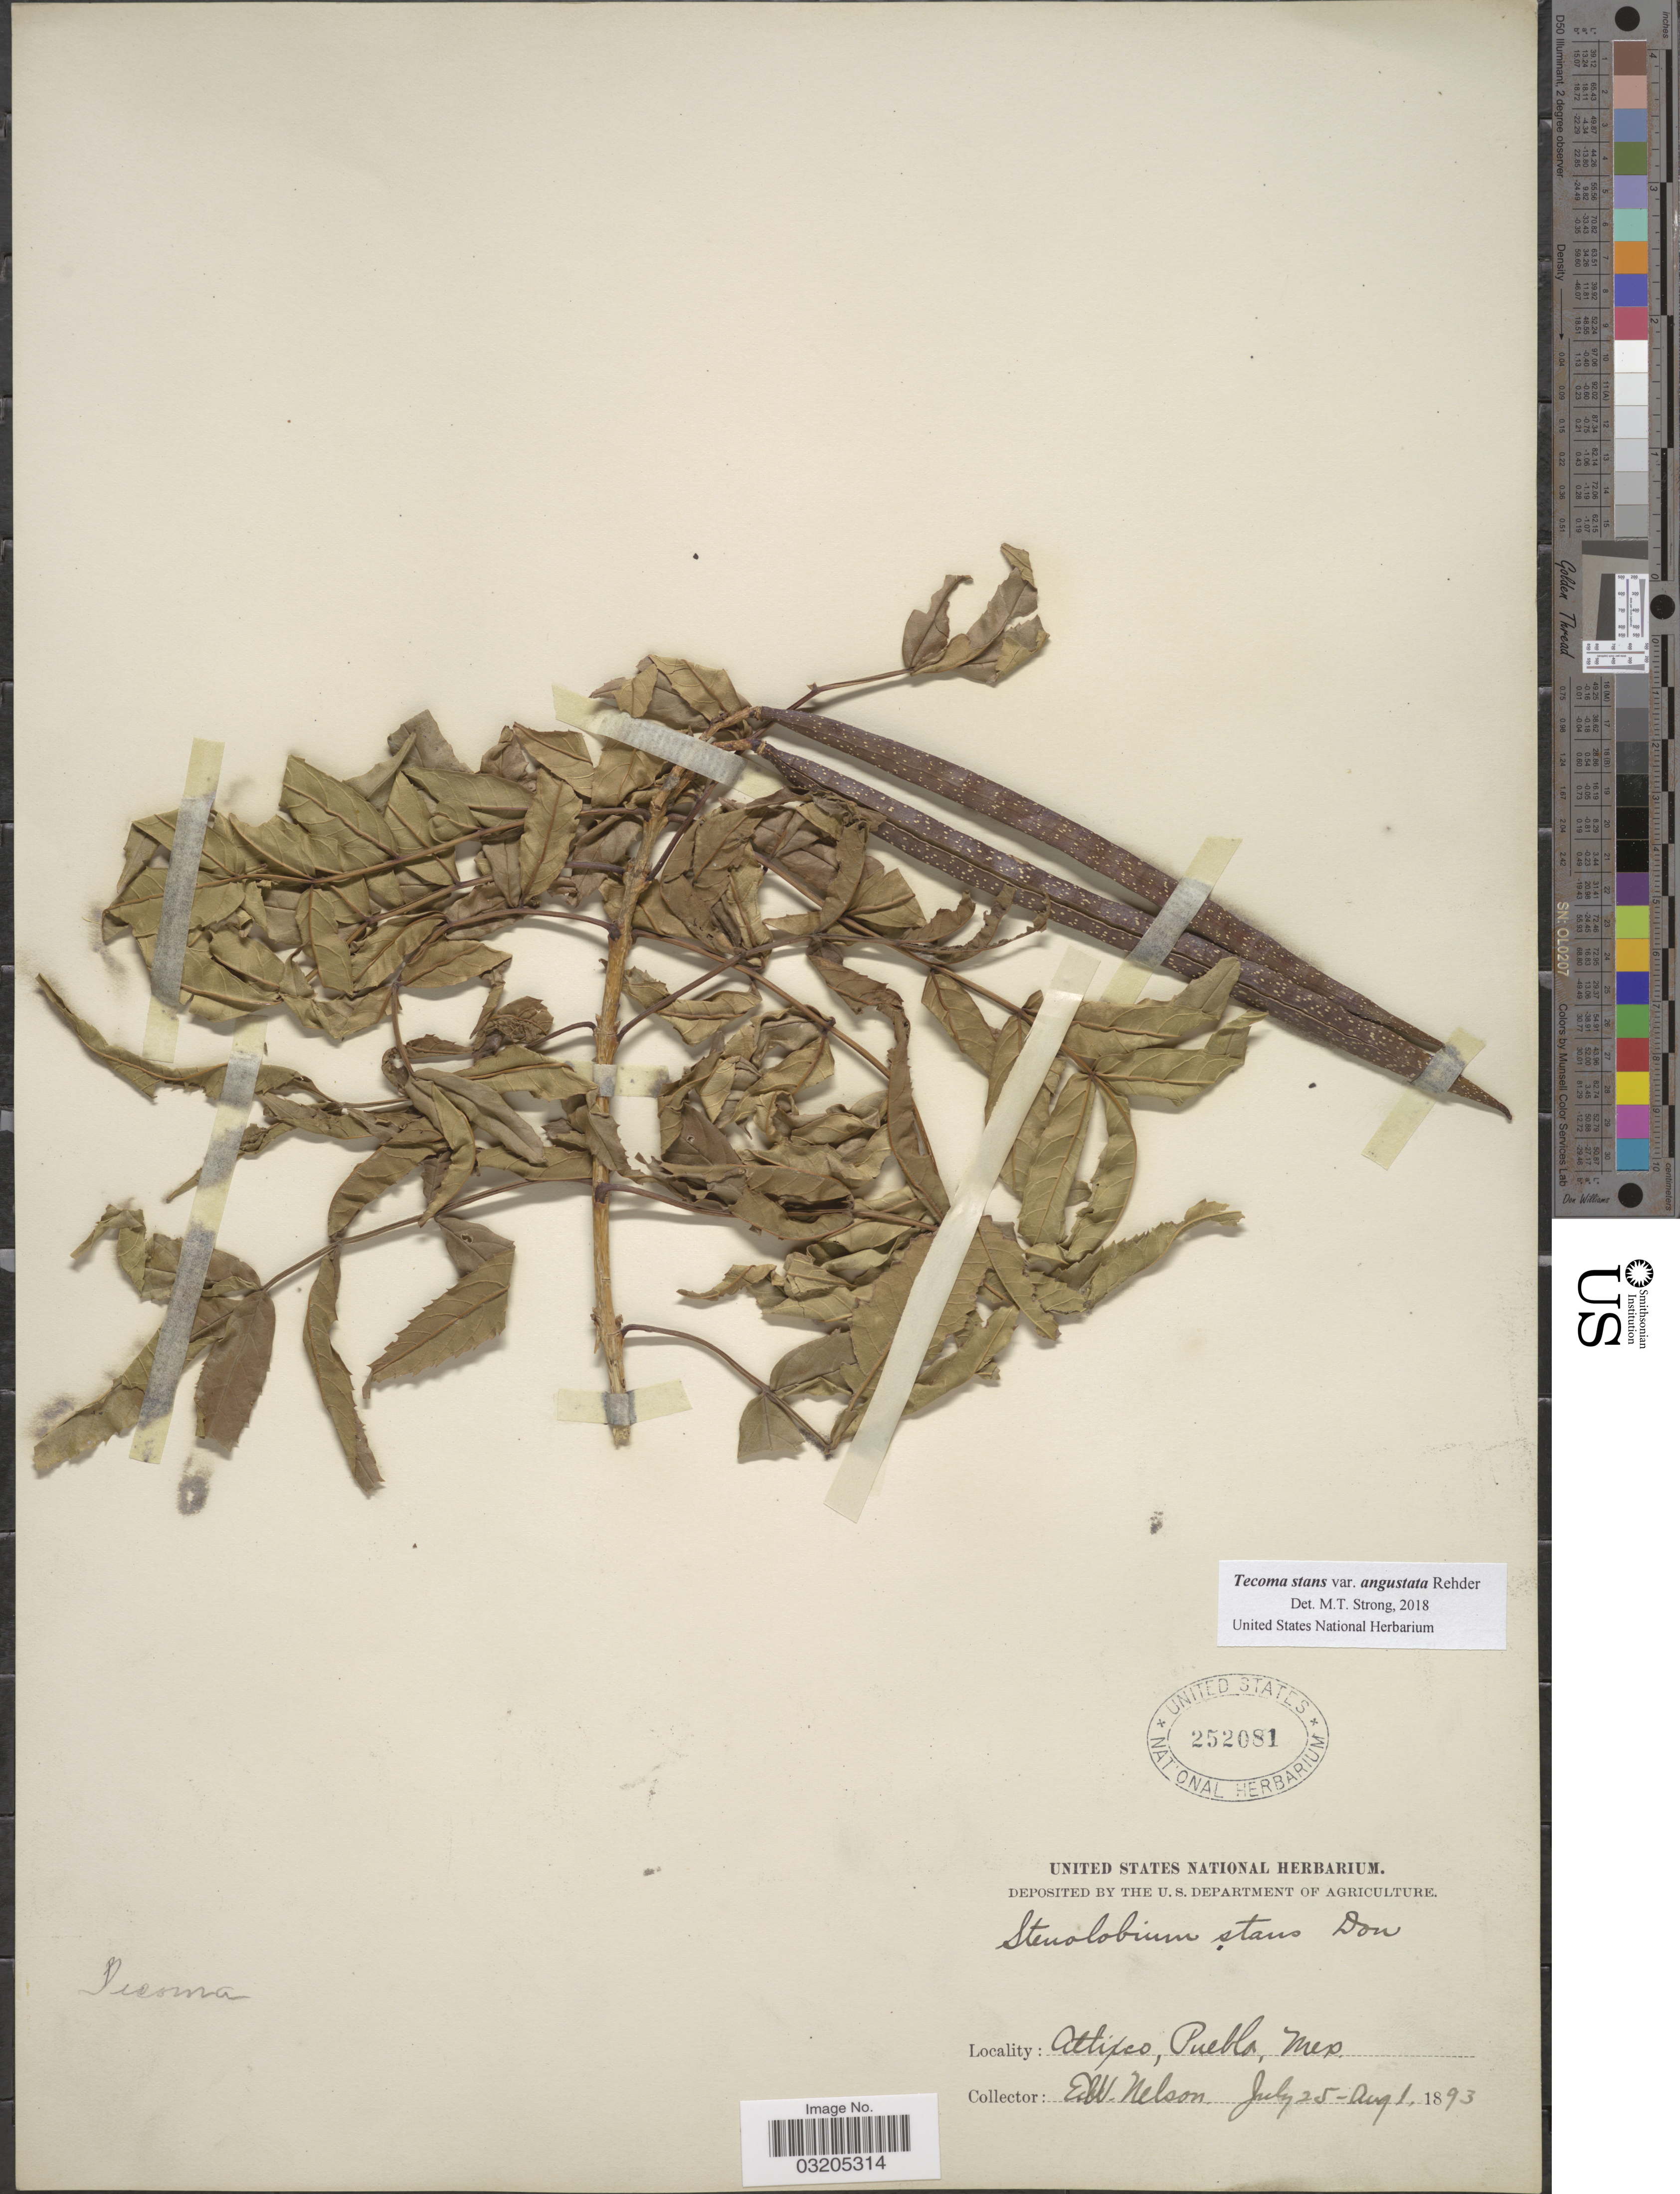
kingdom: Plantae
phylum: Tracheophyta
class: Magnoliopsida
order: Lamiales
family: Bignoniaceae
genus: Tecoma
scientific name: Tecoma stans var. angustata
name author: Rehder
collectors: E. W. Nelson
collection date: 1893-07-25/1893-08-01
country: Mexico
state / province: Puebla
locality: Atlixco.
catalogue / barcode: US 252081